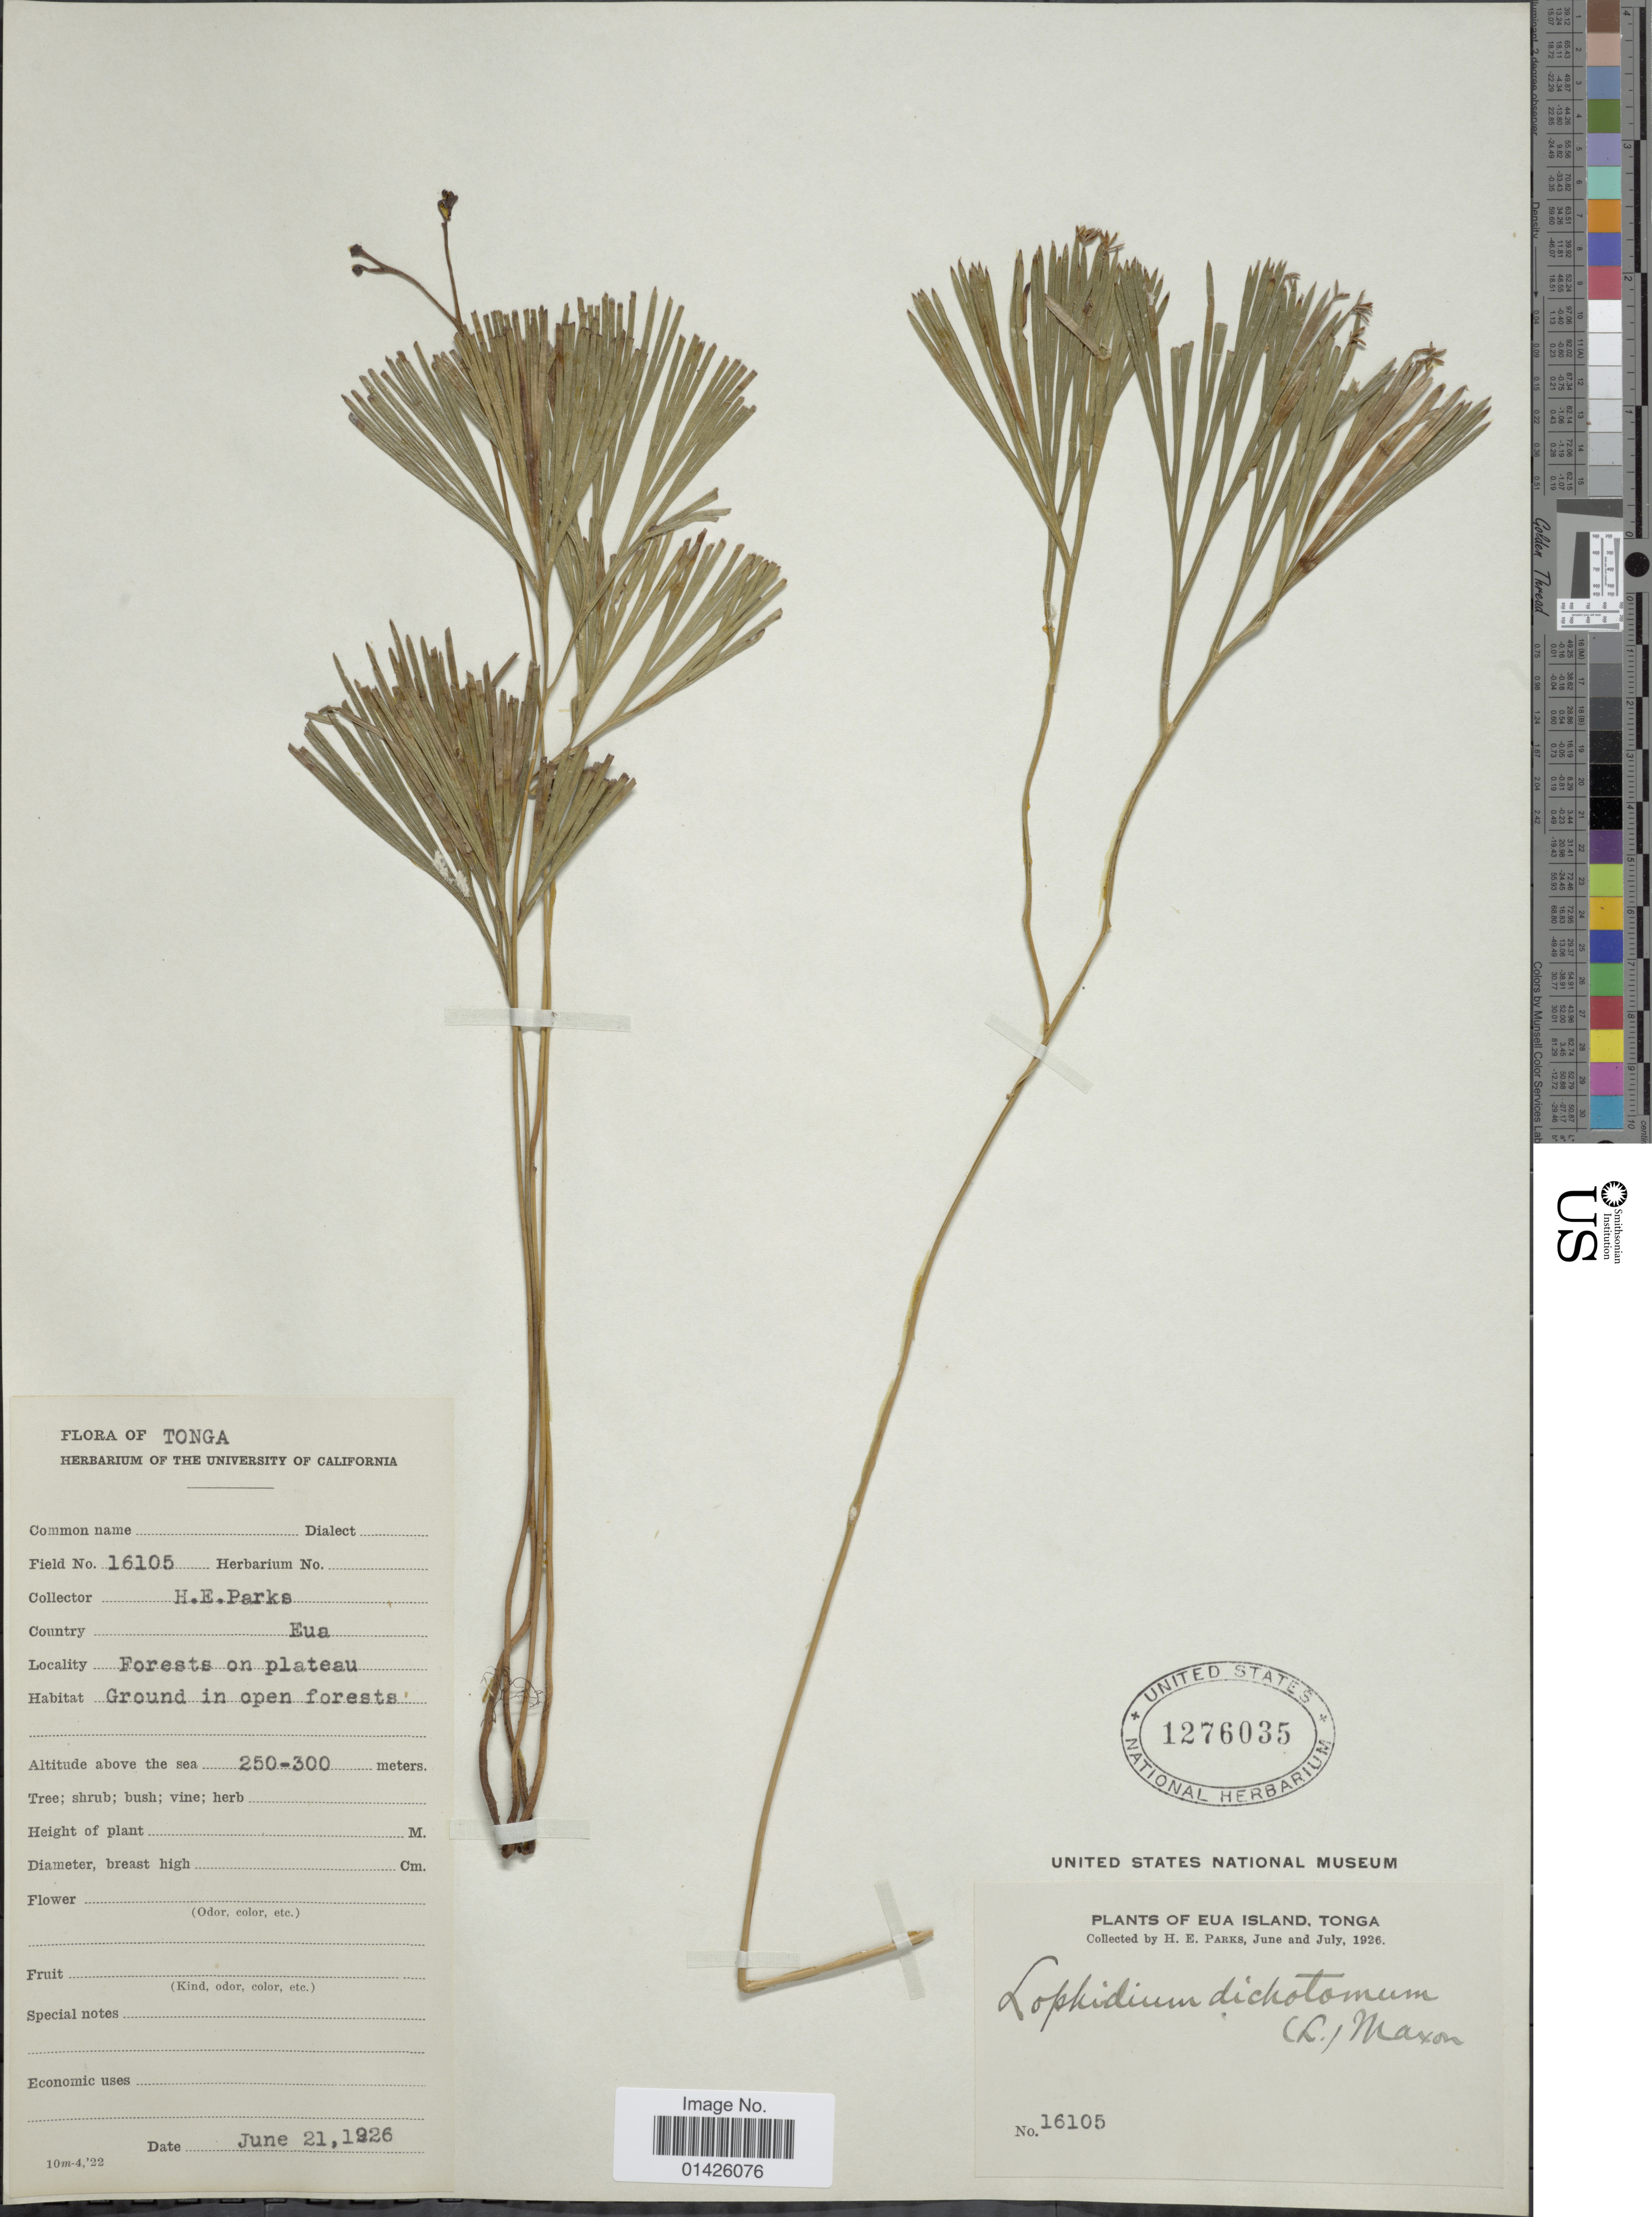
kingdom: Plantae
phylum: Tracheophyta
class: Polypodiopsida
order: Schizaeales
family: Schizaeaceae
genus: Schizaea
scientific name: Schizaea dichotoma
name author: (L.) J. Sm.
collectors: H. E. Parks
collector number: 16105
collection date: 1926-06-21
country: Tonga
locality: Eua, Forest on plateau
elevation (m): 250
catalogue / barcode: US 12706035